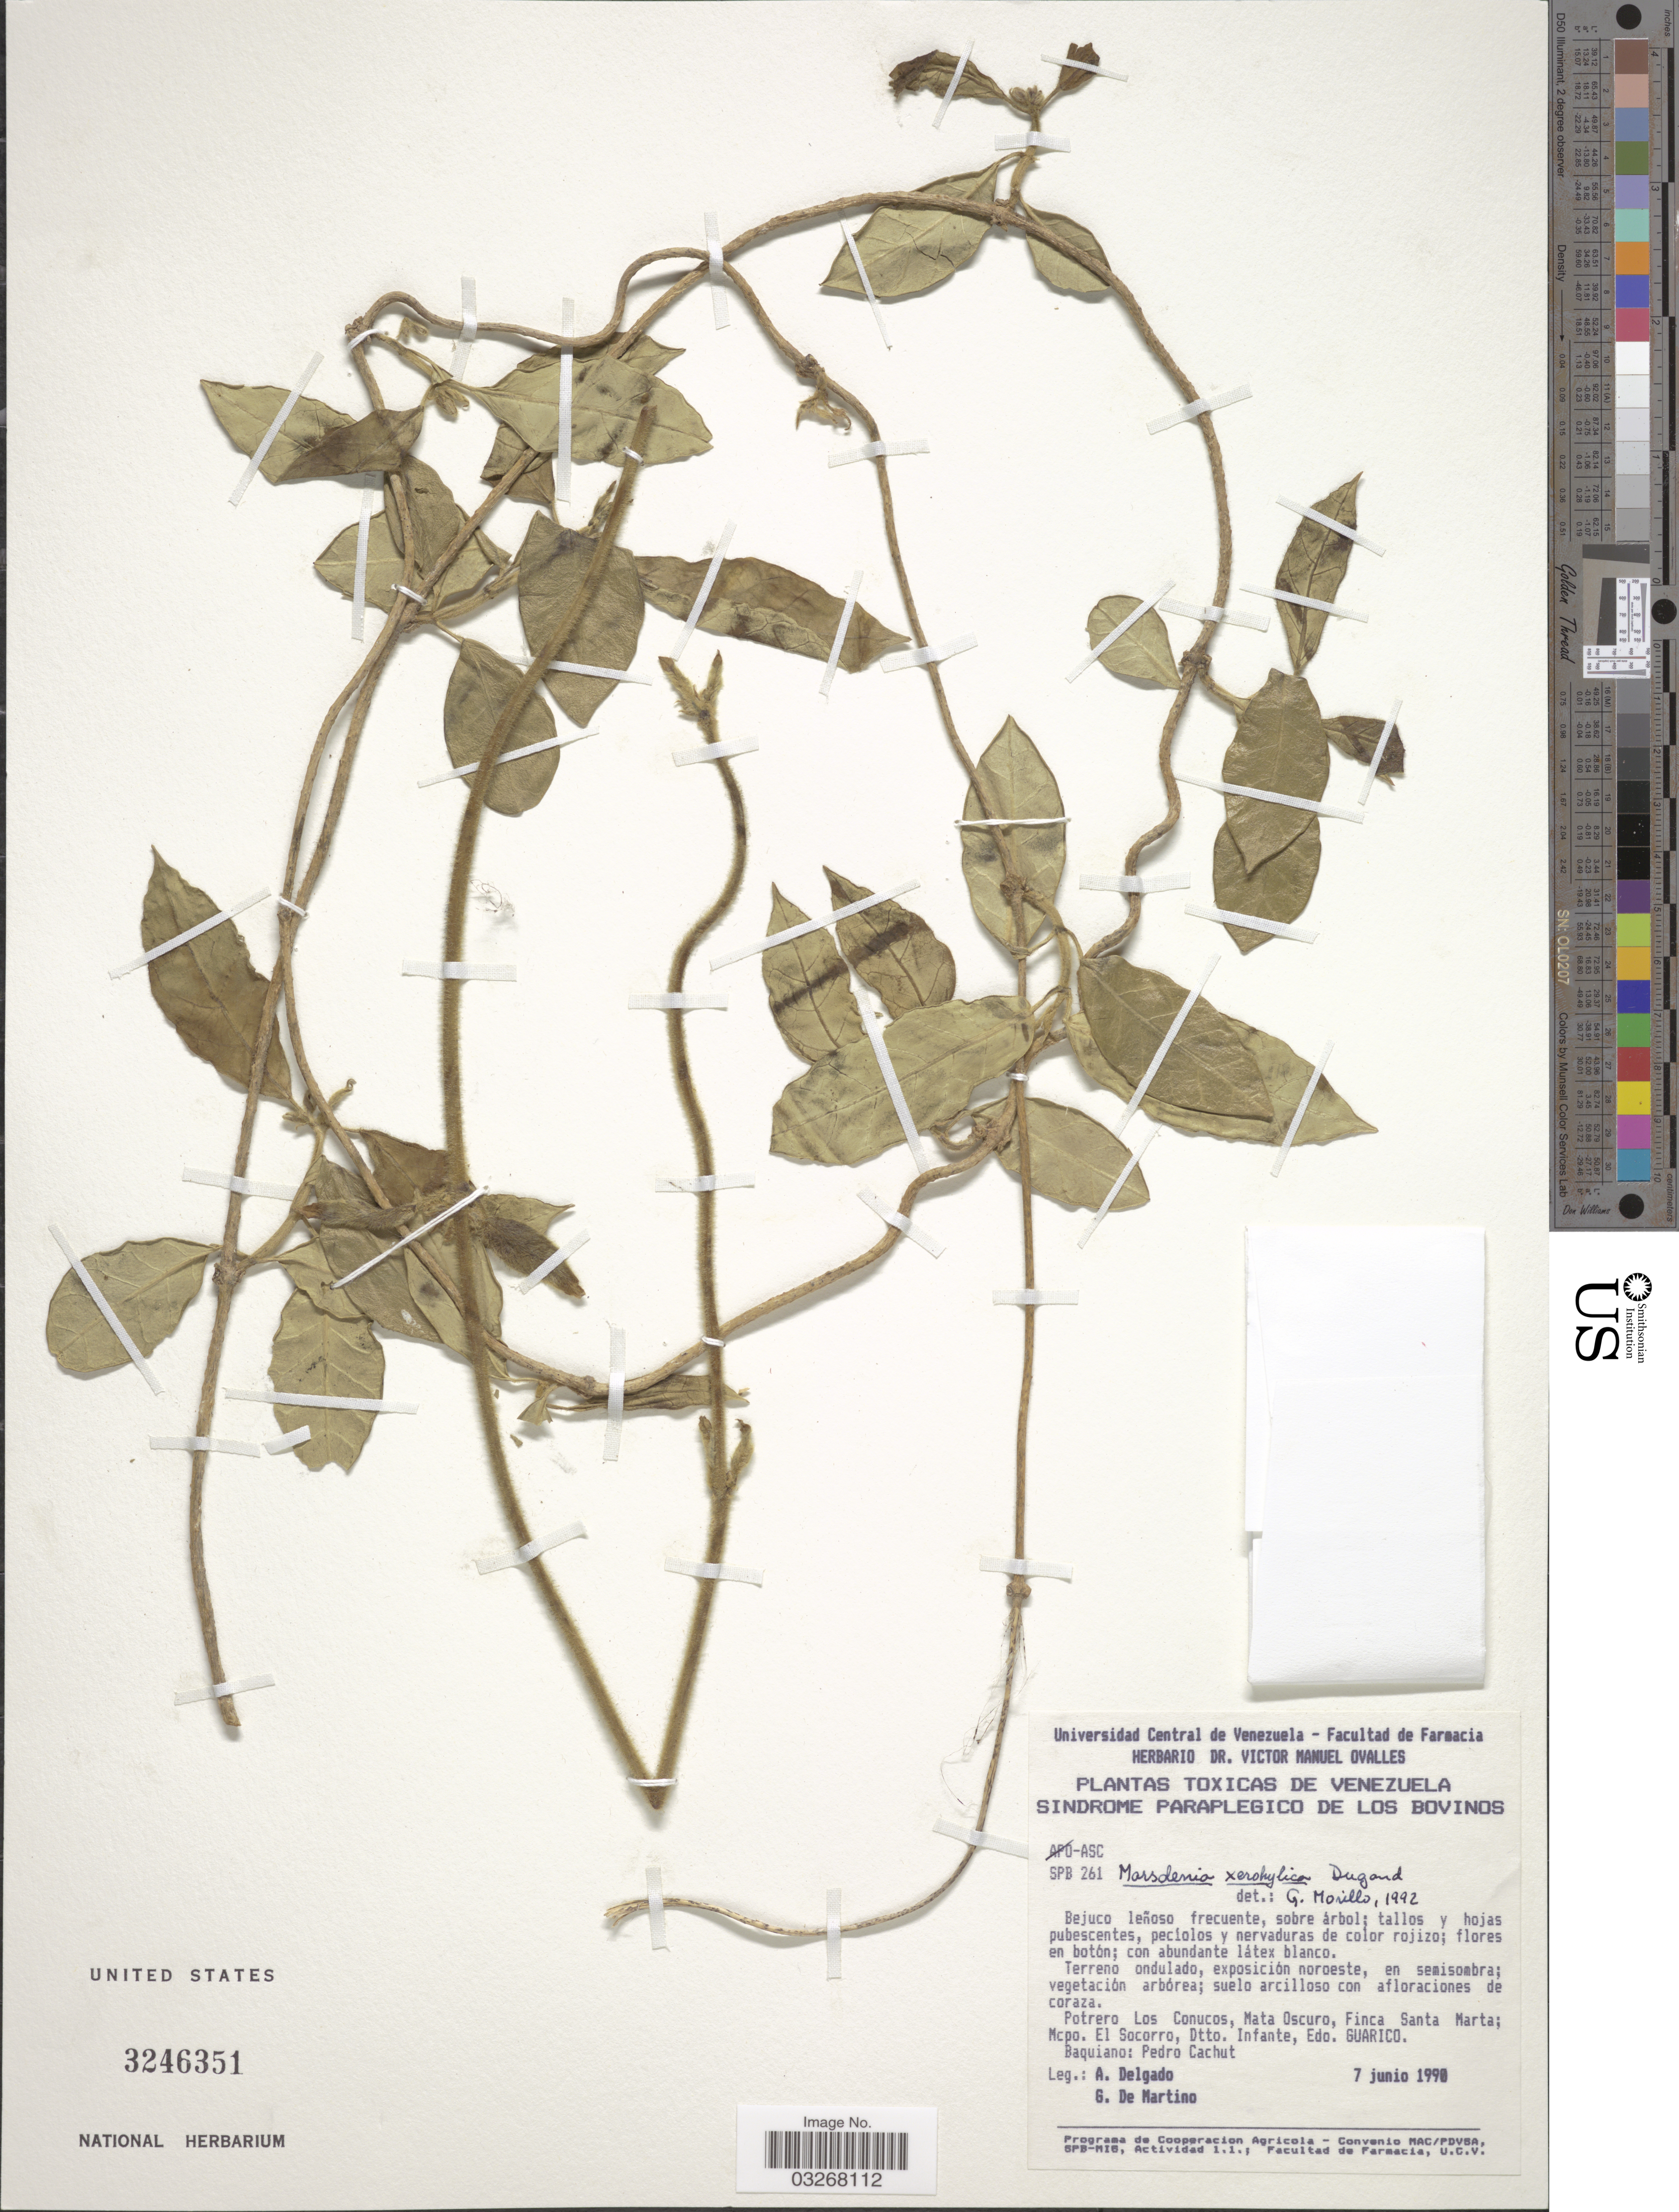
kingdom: Plantae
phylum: Tracheophyta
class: Magnoliopsida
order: Gentianales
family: Apocynaceae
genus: Marsdenia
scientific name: Marsdenia xerohylica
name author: Dugand G.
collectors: A. A. Delgado & G. De Martino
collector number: SPB 261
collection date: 1990-06-07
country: Venezuela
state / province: Guárico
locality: Toxicas De Venezuela, Sindrome Paraplegio De Los Bovinos, Potrero Los Conucos, Mata Oscuro, Finca Santa Marta; Mcpo. El Socorro, Dtto. Infante, Edo. Guarico, Baquiano; Pedro Cachut.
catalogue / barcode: US 3246351